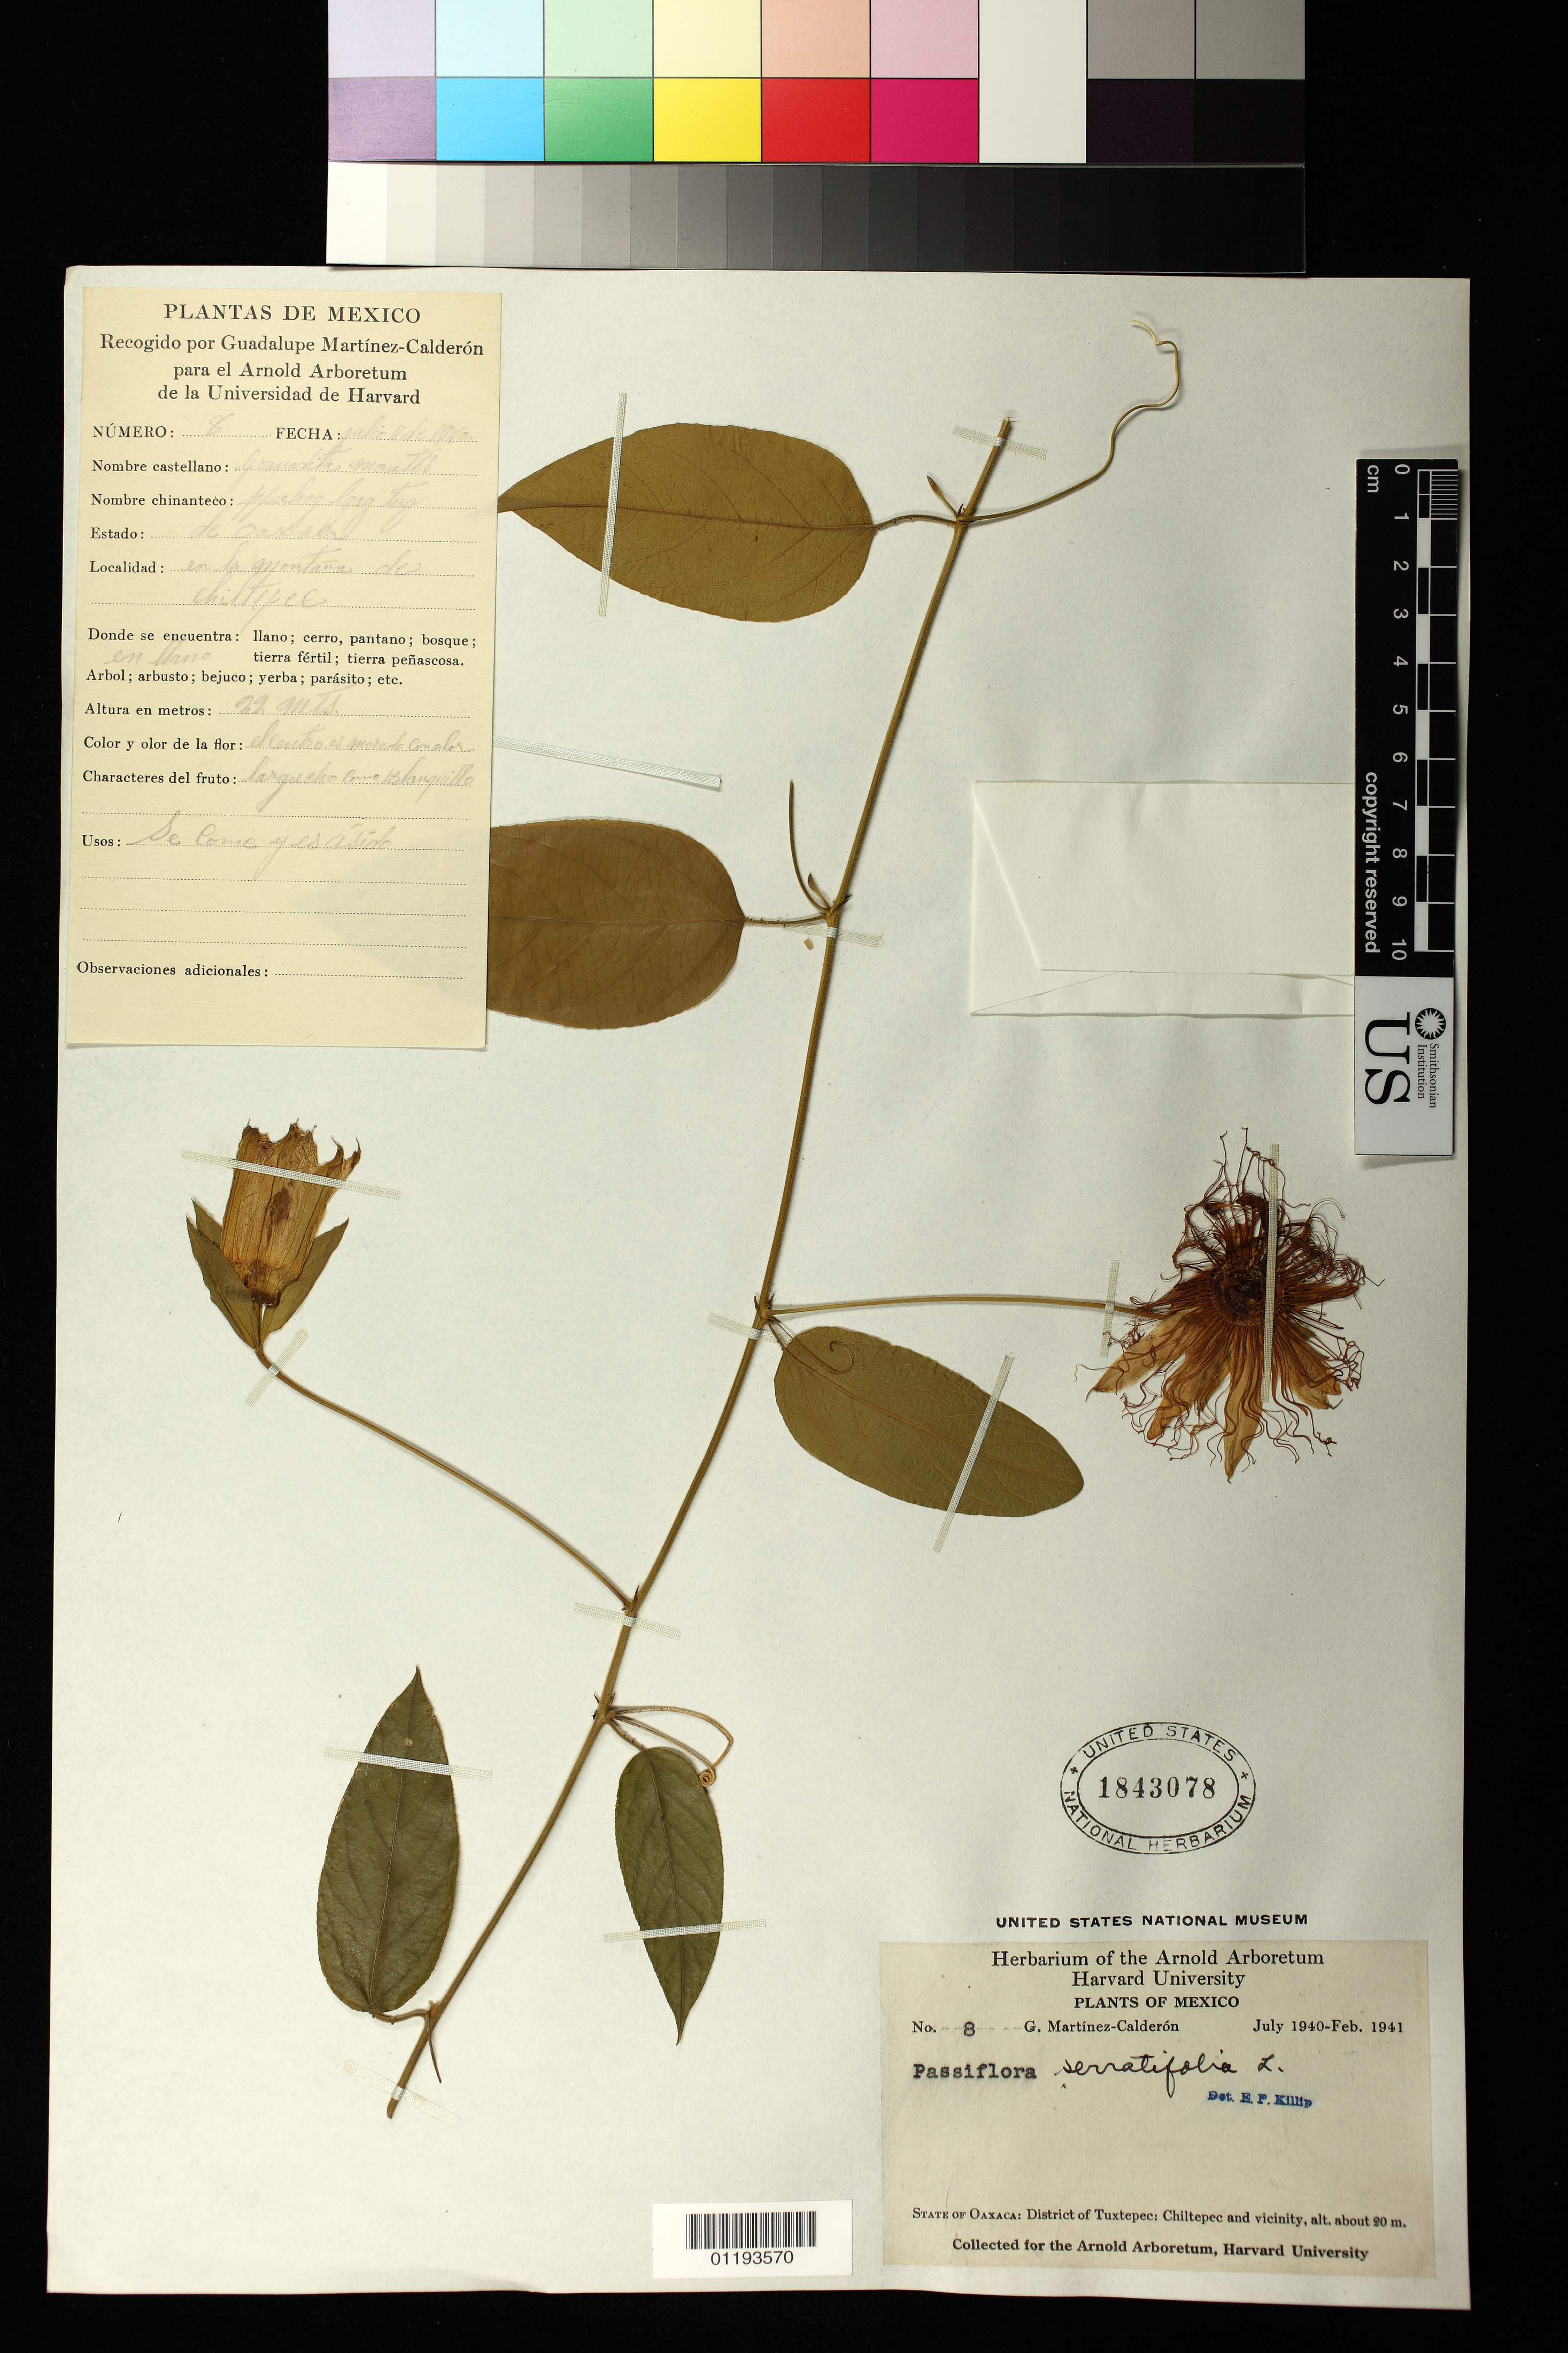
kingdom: Plantae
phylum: Tracheophyta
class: Magnoliopsida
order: Malpighiales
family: Passifloraceae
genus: Passiflora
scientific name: Passiflora serratifolia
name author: L.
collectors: G. Martínez Calderón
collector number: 8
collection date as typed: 1940-07 1941-02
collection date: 1940-07/1941-02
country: Mexico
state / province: Oaxaca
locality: District of Tuxtepec, Chiltepec and vicinity.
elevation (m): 20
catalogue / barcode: US 1843078